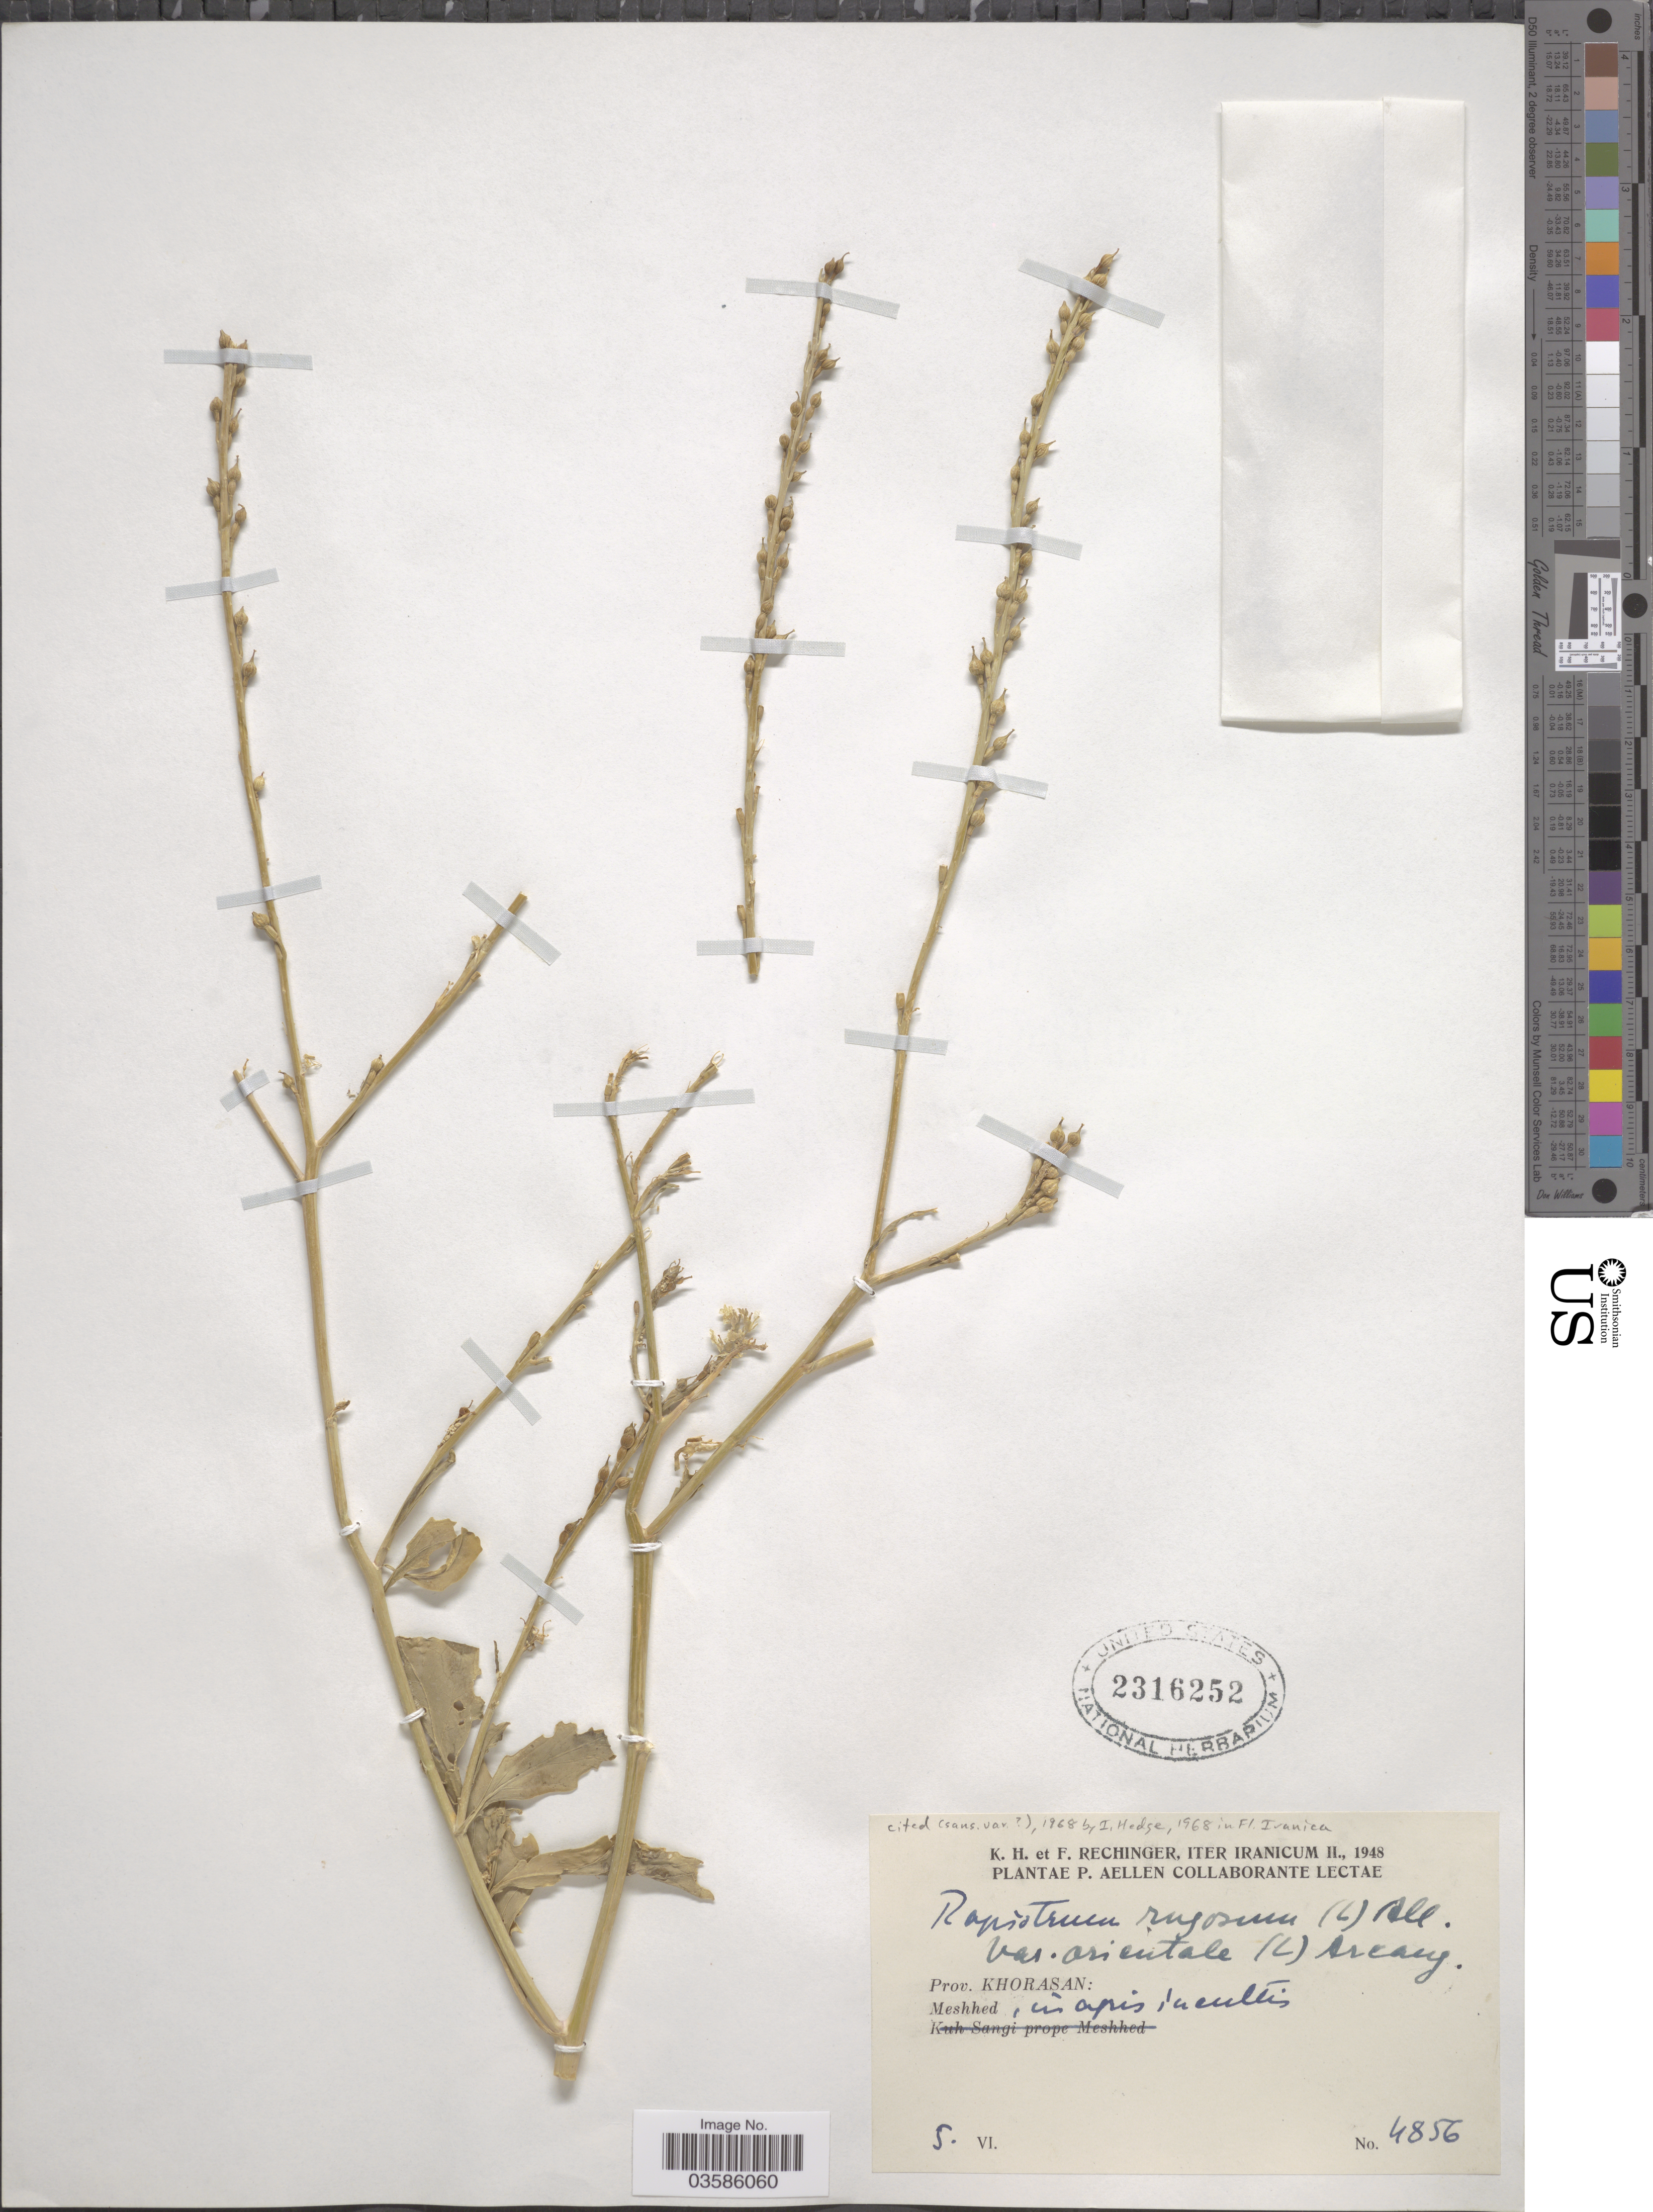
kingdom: Plantae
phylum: Tracheophyta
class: Magnoliopsida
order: Brassicales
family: Brassicaceae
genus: Rapistrum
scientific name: Rapistrum rugosum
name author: (L.) All.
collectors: K. H. Rechinger & F. Rechinger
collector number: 4856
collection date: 1948-06-05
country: Iran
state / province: Khorasan [obsolete]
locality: Prov. Khorasan: Meshhed, in apis incultis.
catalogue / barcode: US 2316252